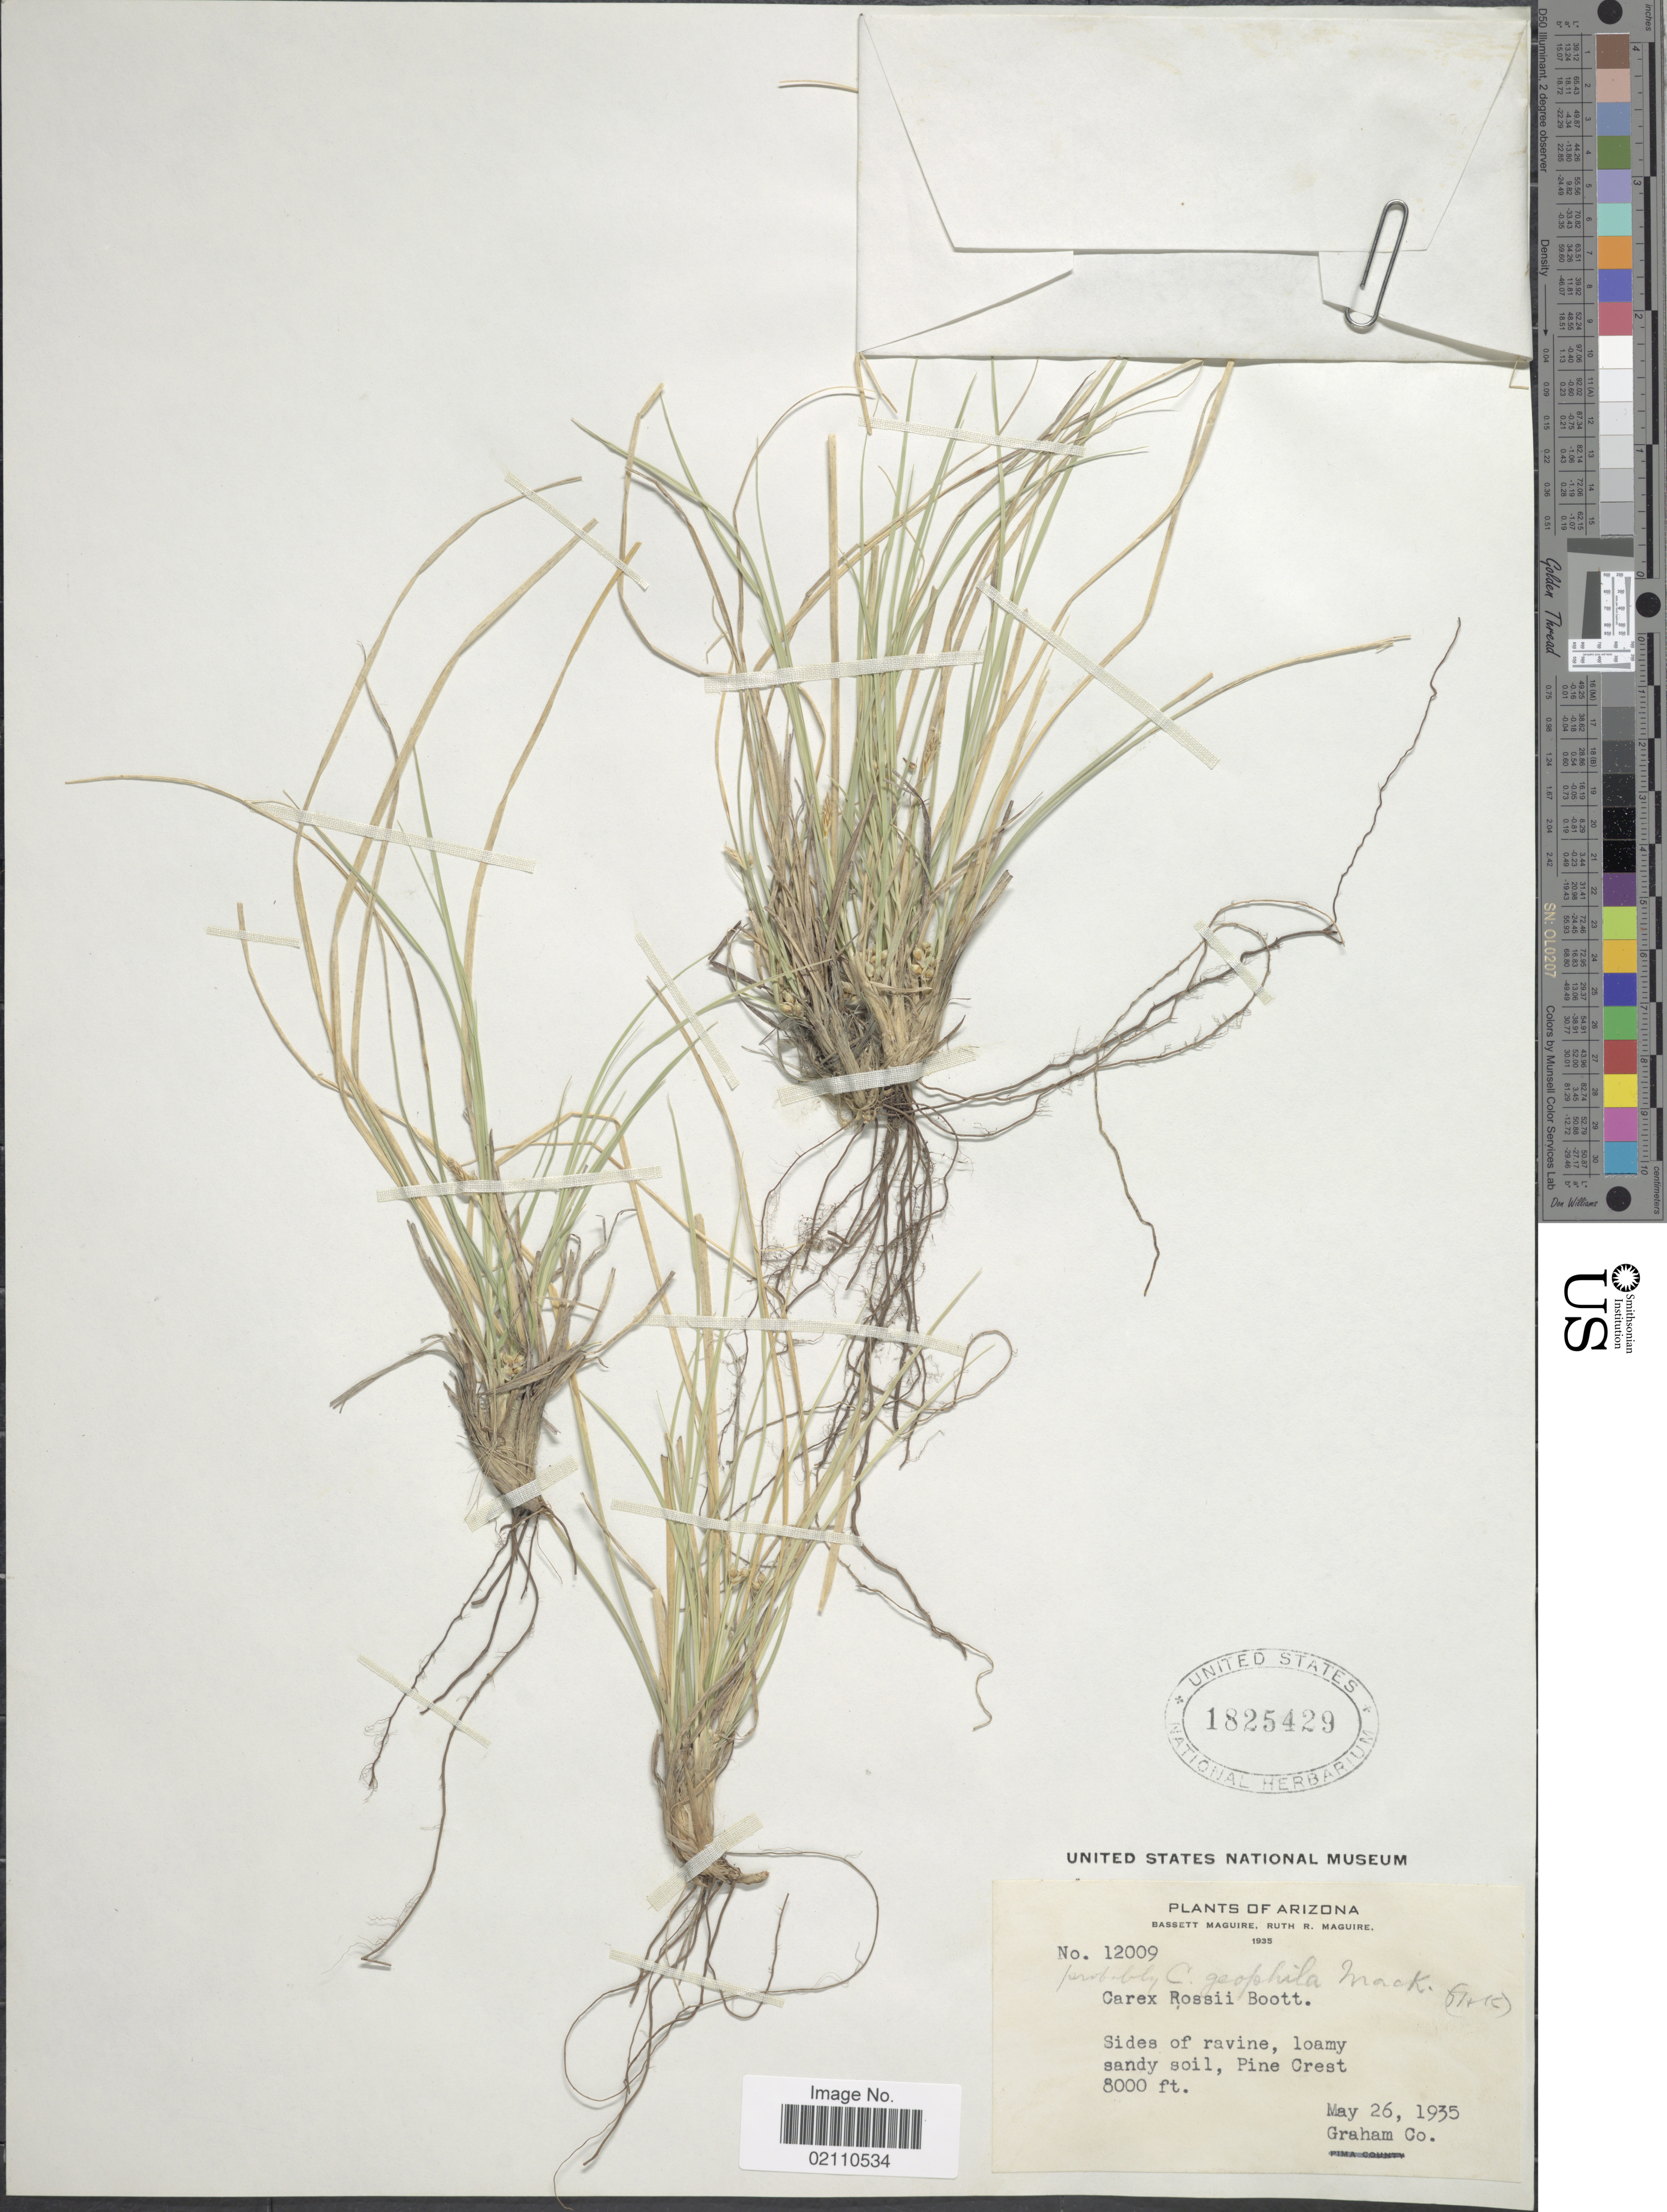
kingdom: Plantae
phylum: Tracheophyta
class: Liliopsida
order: Poales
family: Cyperaceae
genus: Carex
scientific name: Carex geophila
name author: Mack.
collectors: B. Maguire & R. R. Maguire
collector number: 12009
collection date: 1935-05-26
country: United States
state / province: Arizona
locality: Pine Crest, Graham Co.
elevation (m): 2438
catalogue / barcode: US 1825429